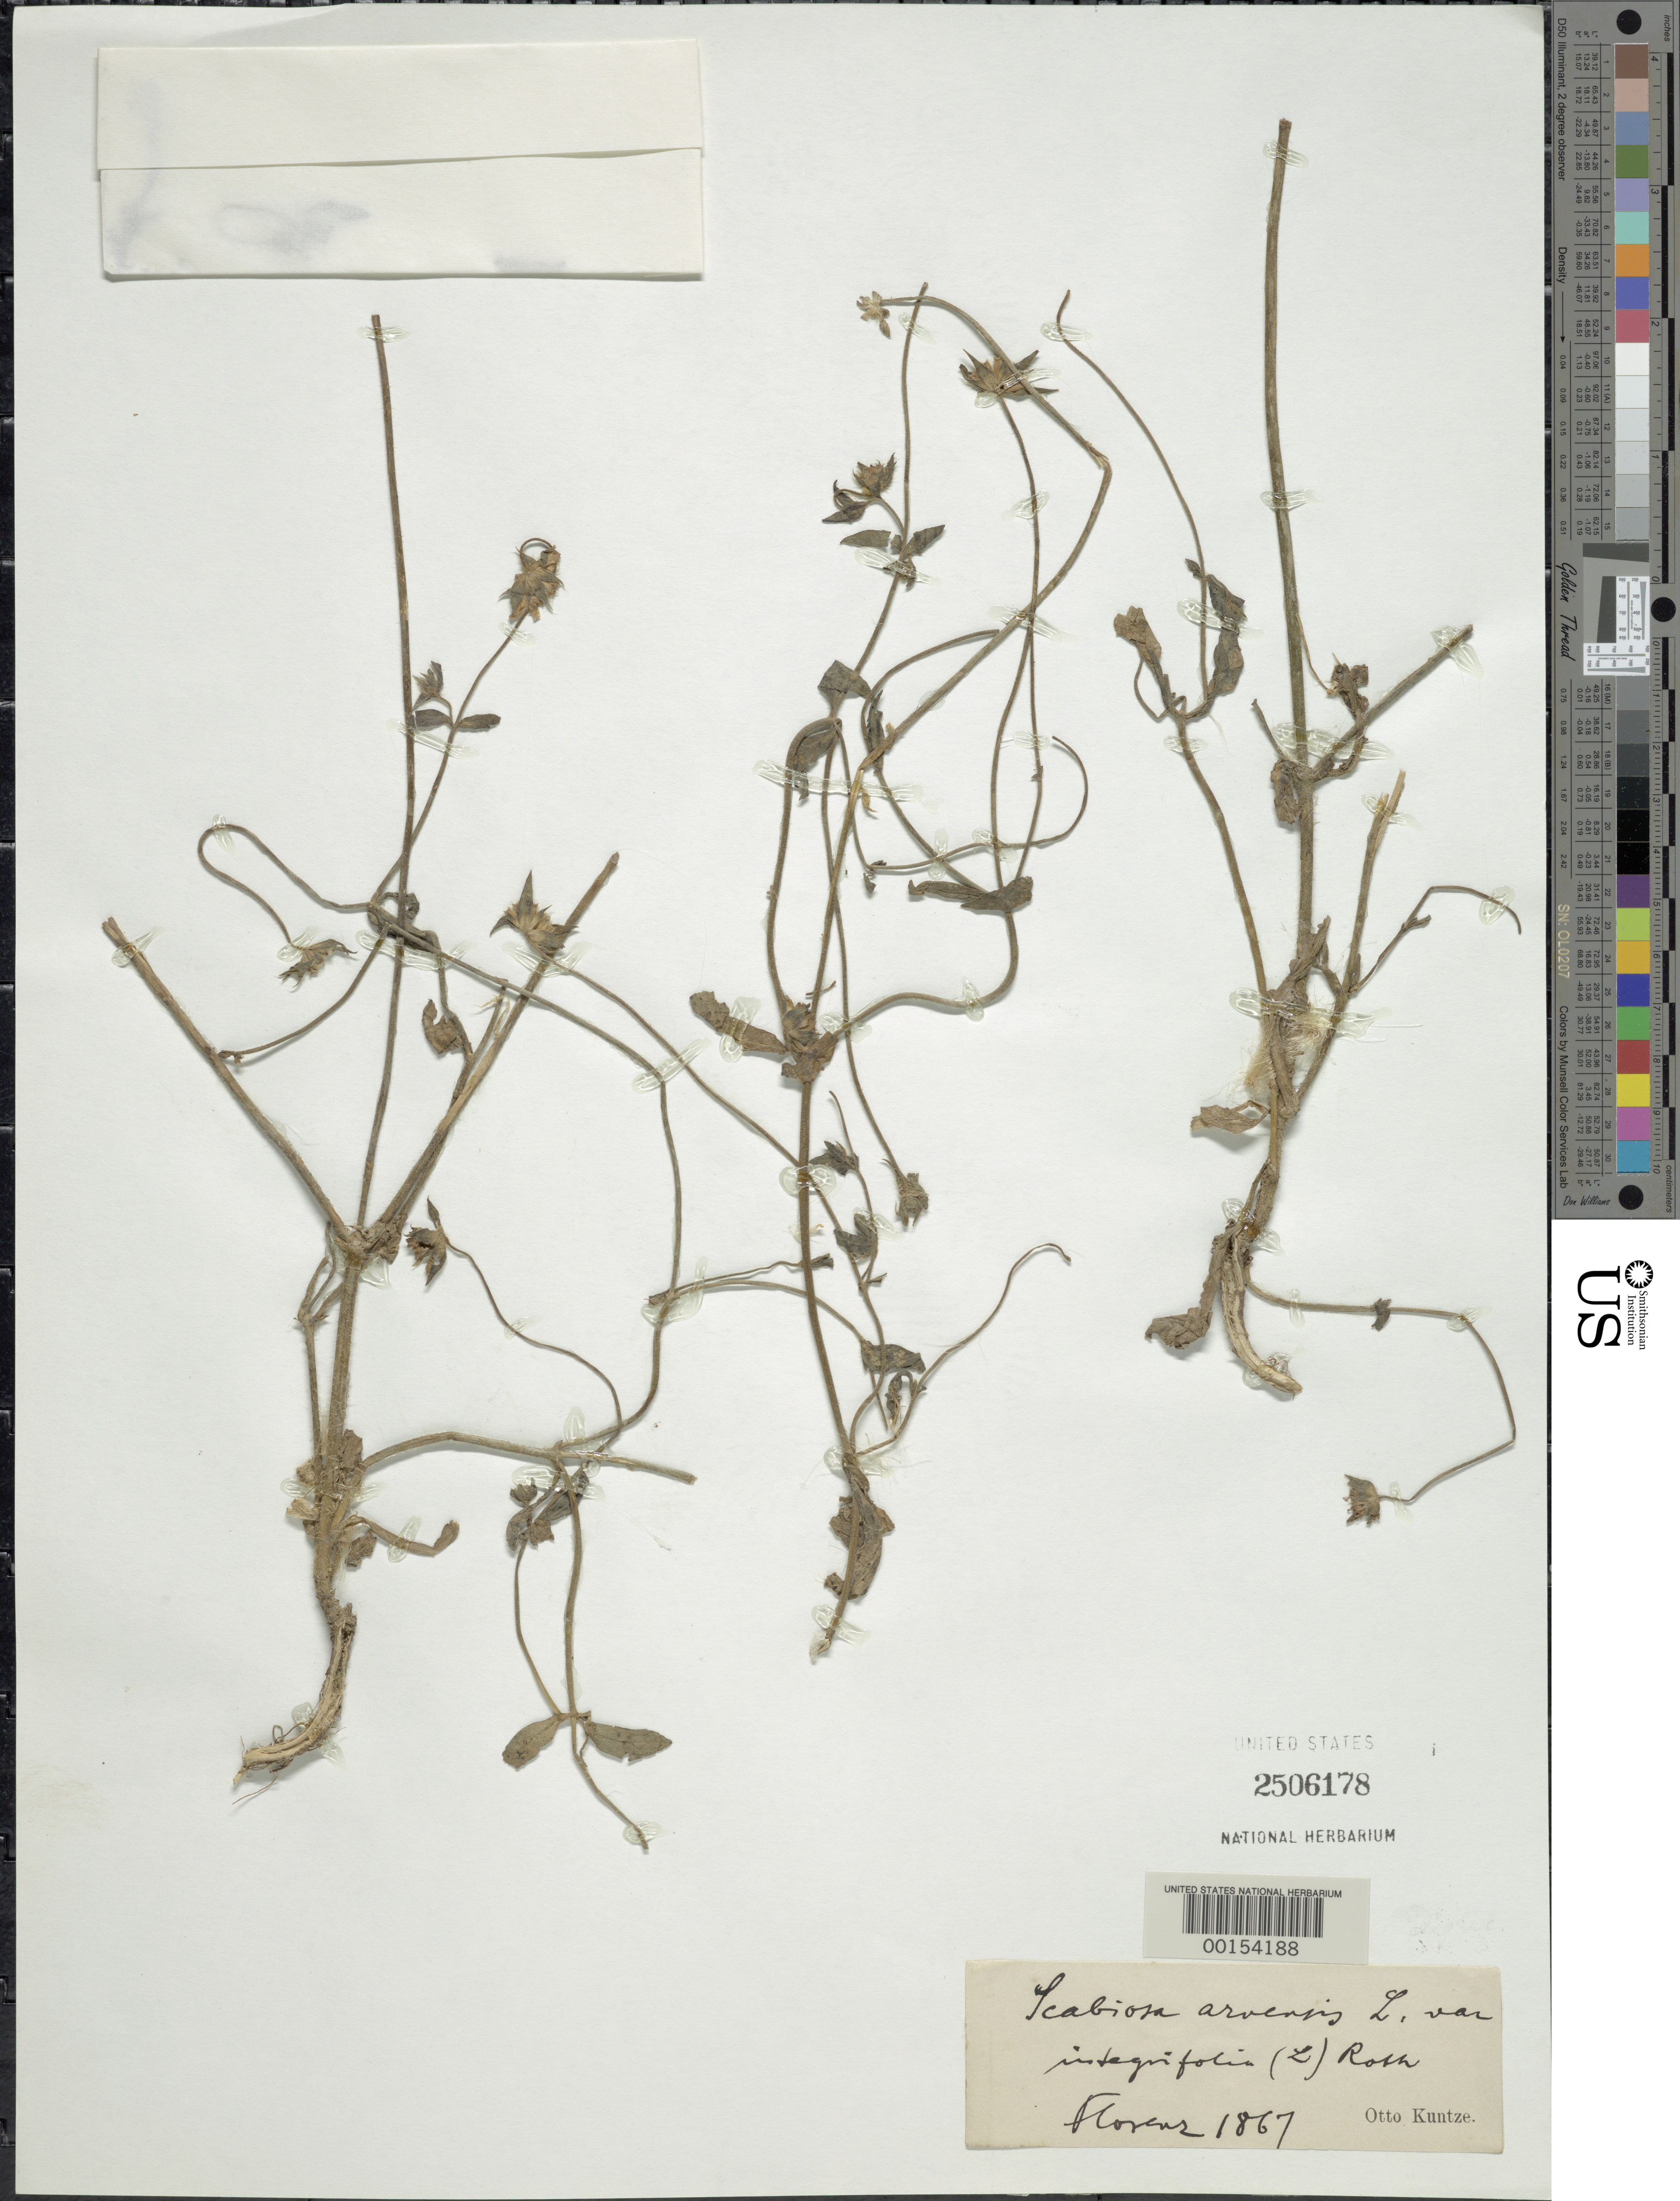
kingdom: Plantae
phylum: Tracheophyta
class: Magnoliopsida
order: Dipsacales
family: Caprifoliaceae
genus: Scabiosa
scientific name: Scabiosa arvensis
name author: L.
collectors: C.E.O. Kuntze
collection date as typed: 1867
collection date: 1867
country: Italy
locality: Florenz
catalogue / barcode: US 2506178